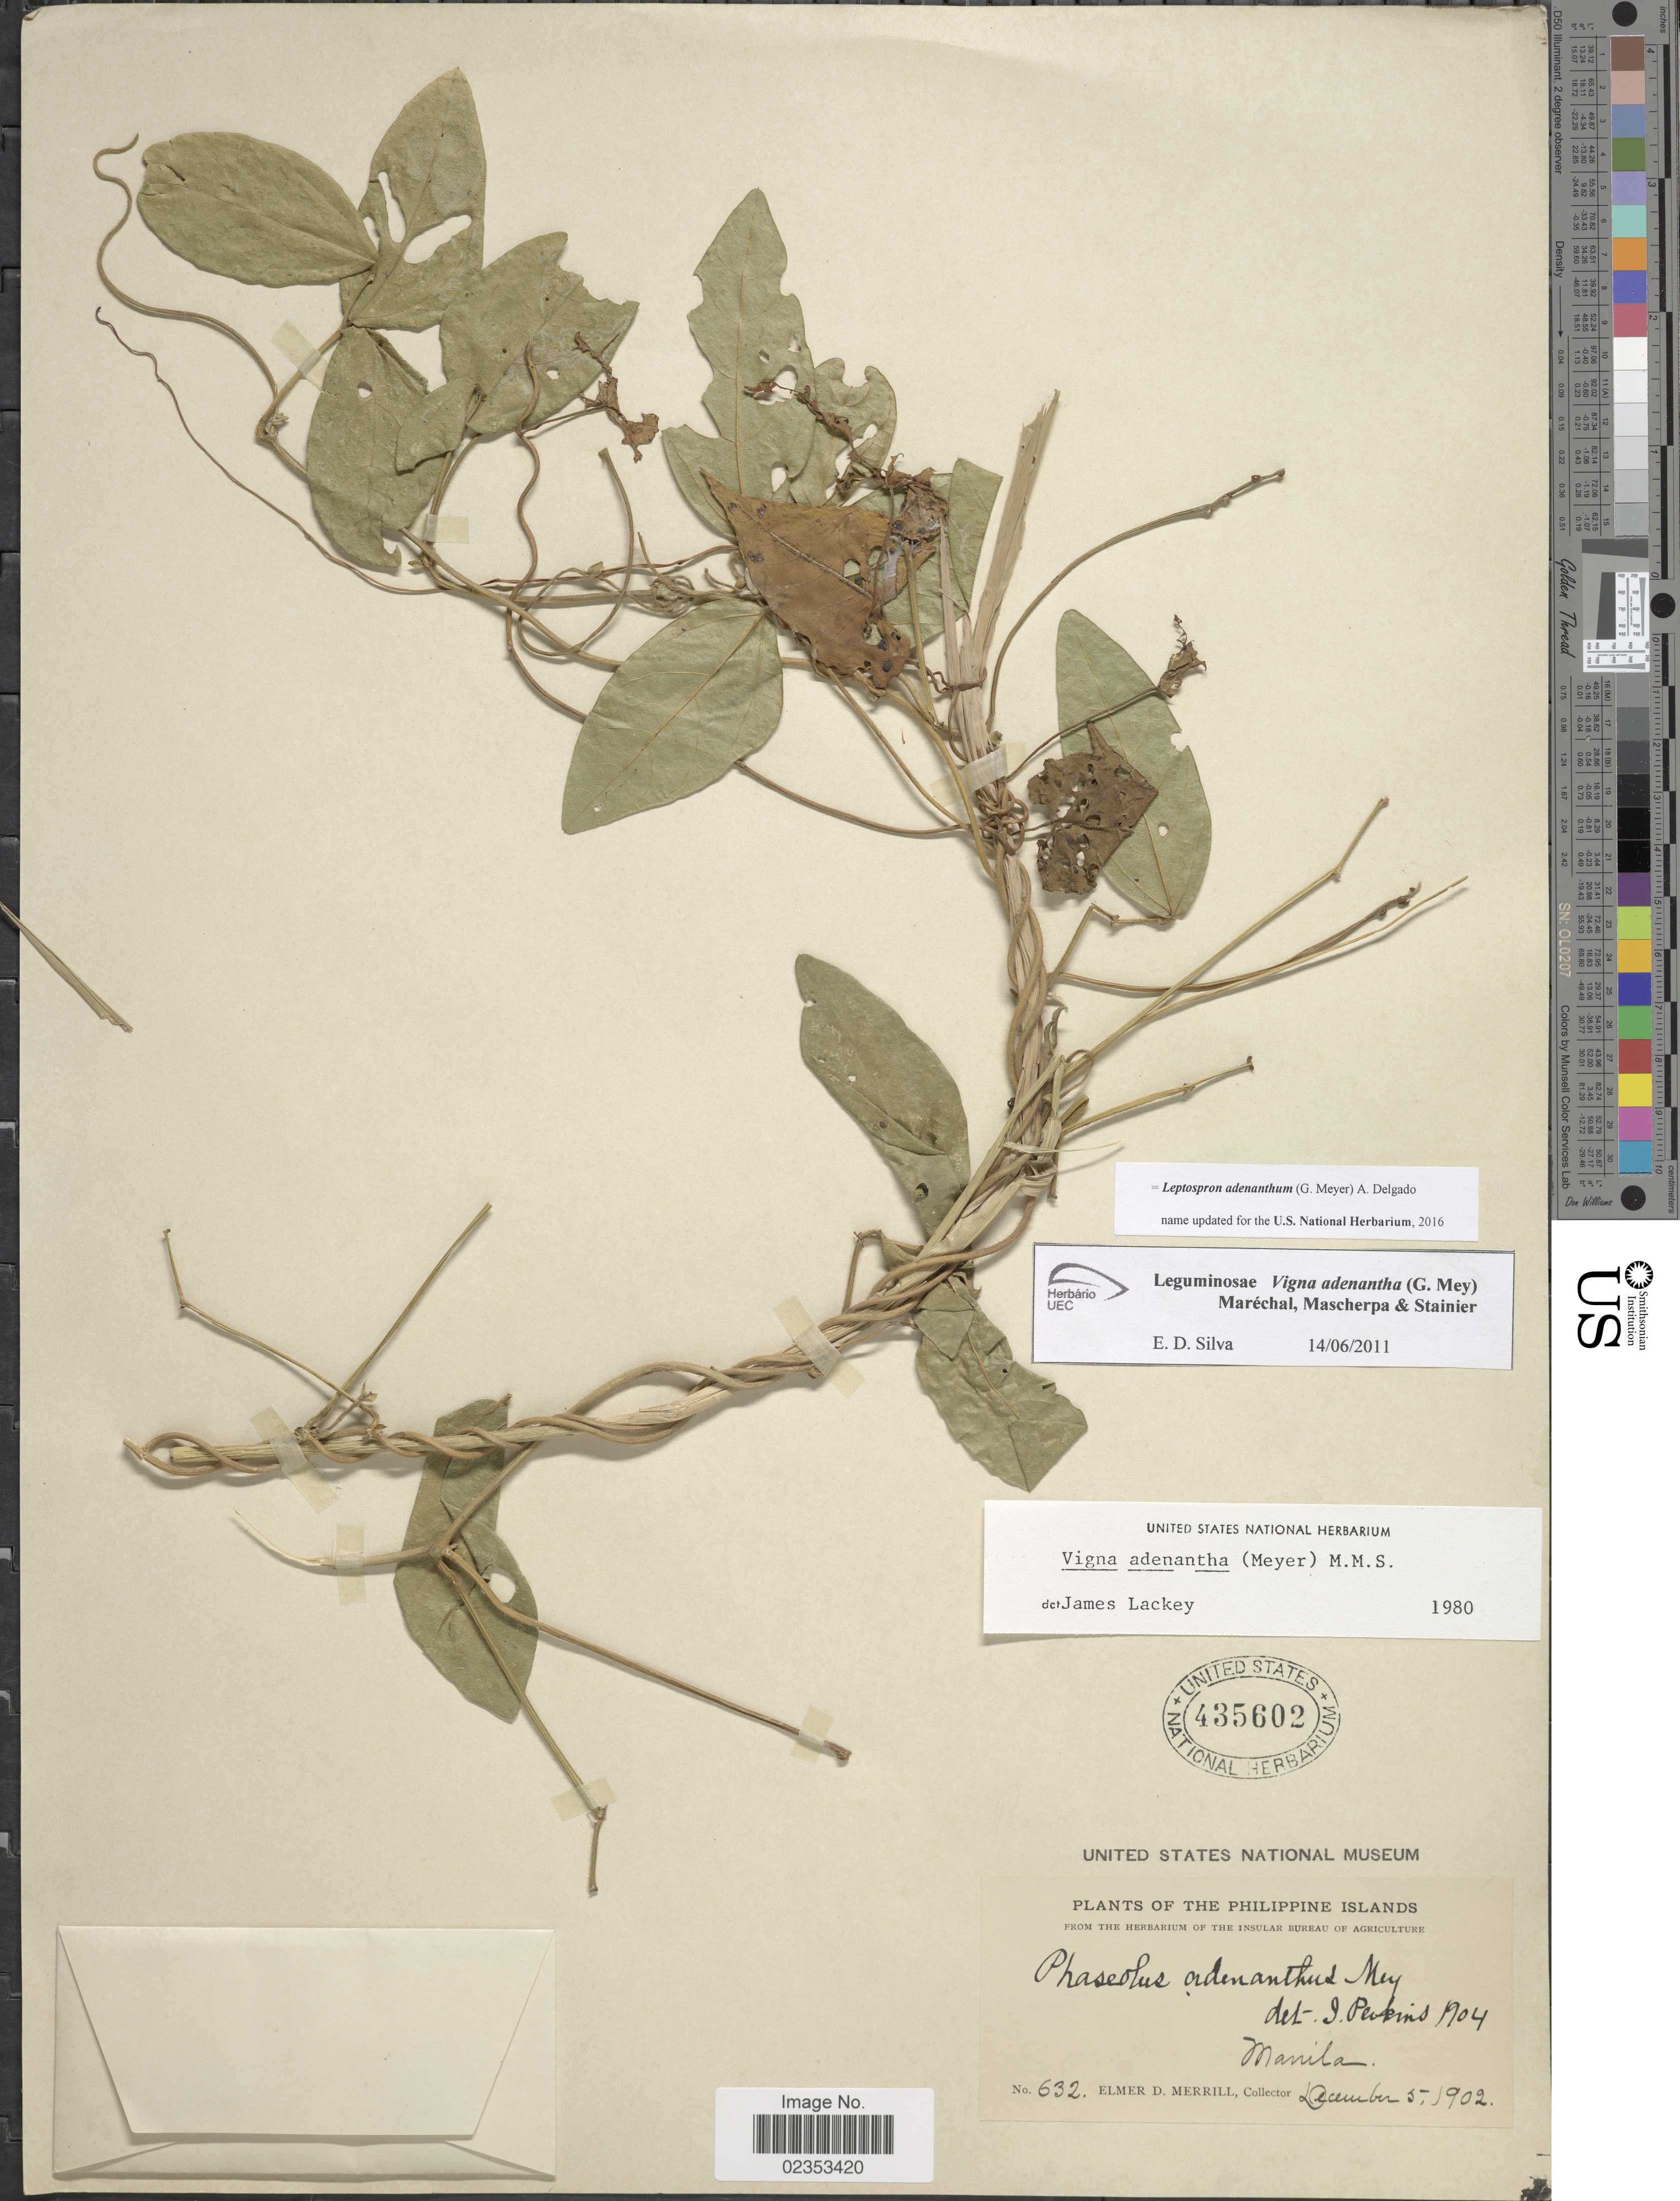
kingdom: Plantae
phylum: Tracheophyta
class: Magnoliopsida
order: Fabales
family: Fabaceae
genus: Leptospron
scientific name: Leptospron sp.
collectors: E. D. Merrill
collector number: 632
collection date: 1902-12-05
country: Philippines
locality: The Philippine Islands, Manila.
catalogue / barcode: US 435602